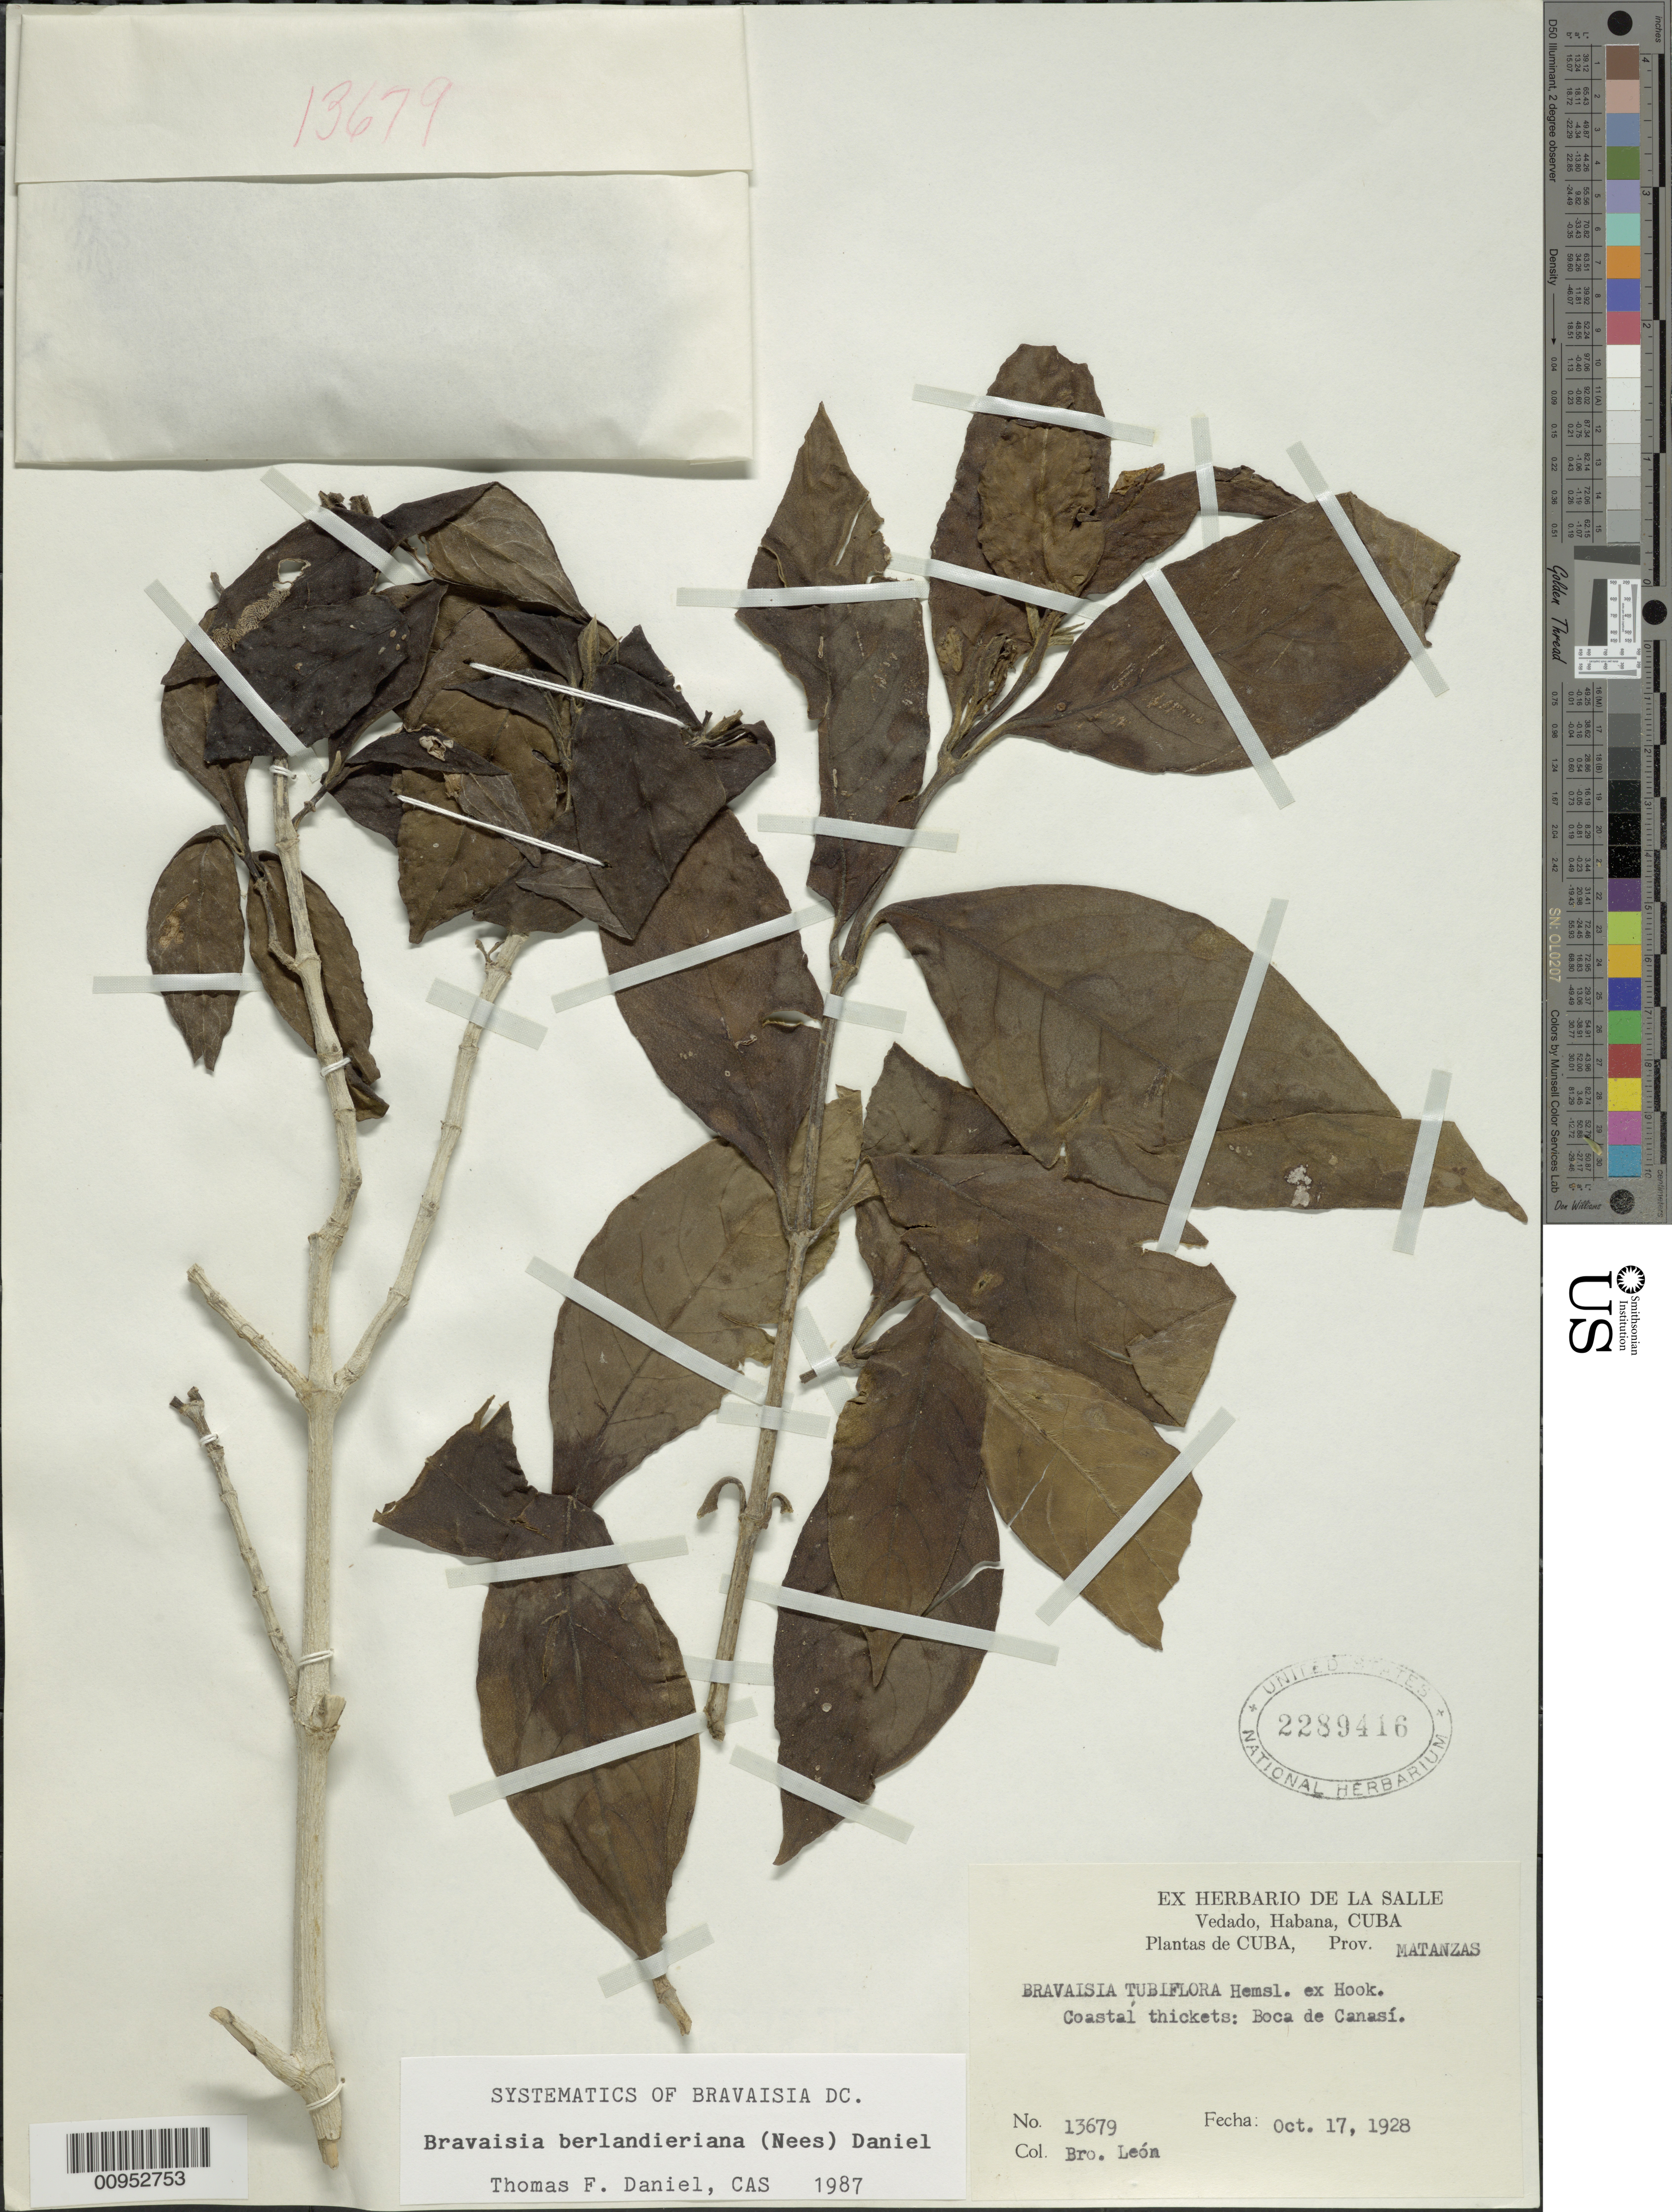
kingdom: Plantae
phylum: Tracheophyta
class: Magnoliopsida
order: Lamiales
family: Acanthaceae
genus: Bravaisia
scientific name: Bravaisia berlandieriana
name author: (Nees) T.F. Daniel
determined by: Daniel, Thomas F.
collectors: Bro. León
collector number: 13679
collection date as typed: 17 Oct 1928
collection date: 1928-10-17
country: Cuba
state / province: Matanzas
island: Cuba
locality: Boca de Canasí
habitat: Coastal thickets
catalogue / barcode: US 2289416